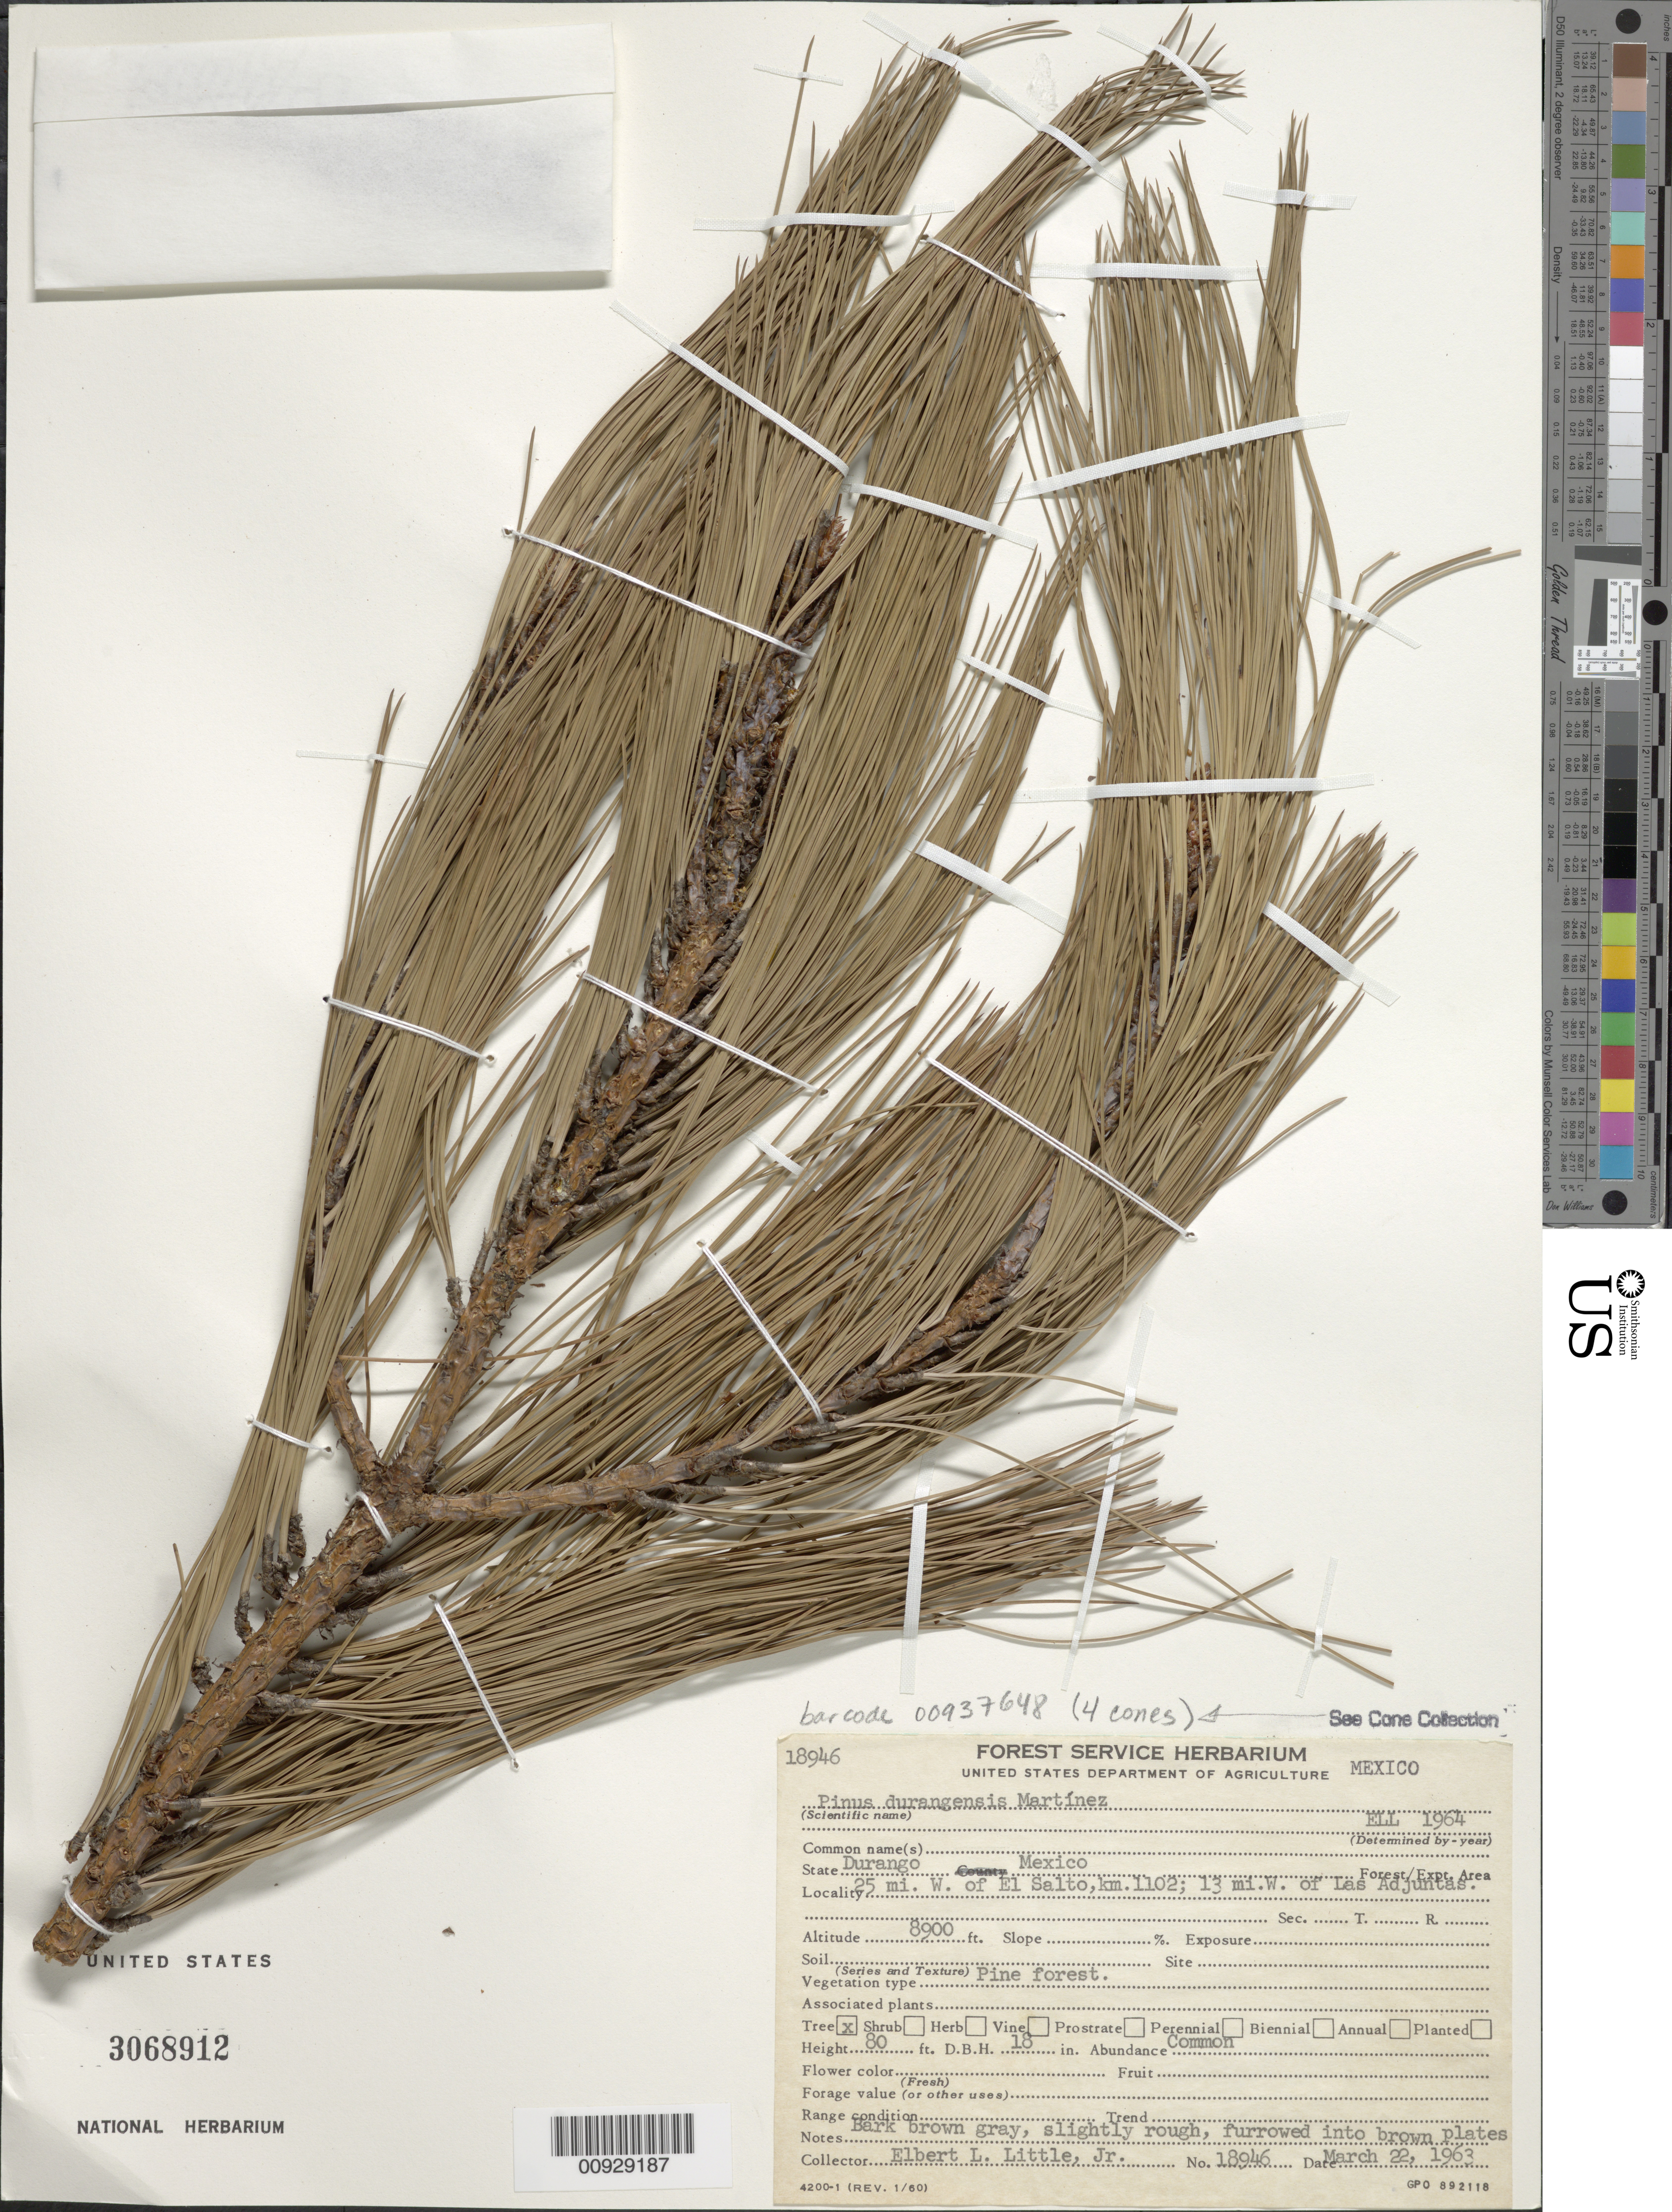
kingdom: Plantae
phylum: Tracheophyta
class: Pinopsida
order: Pinales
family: Pinaceae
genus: Pinus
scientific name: Pinus durangensis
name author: Martínez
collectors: E. L. Little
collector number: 18946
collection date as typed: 22 Mar 1963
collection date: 1963-03-22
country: Mexico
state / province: Durango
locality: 25 mi. W of El Salto - Km. 1102; 13 mi. W of Las Adjuntas.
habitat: Pine forest.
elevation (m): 2713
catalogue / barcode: US 3068912